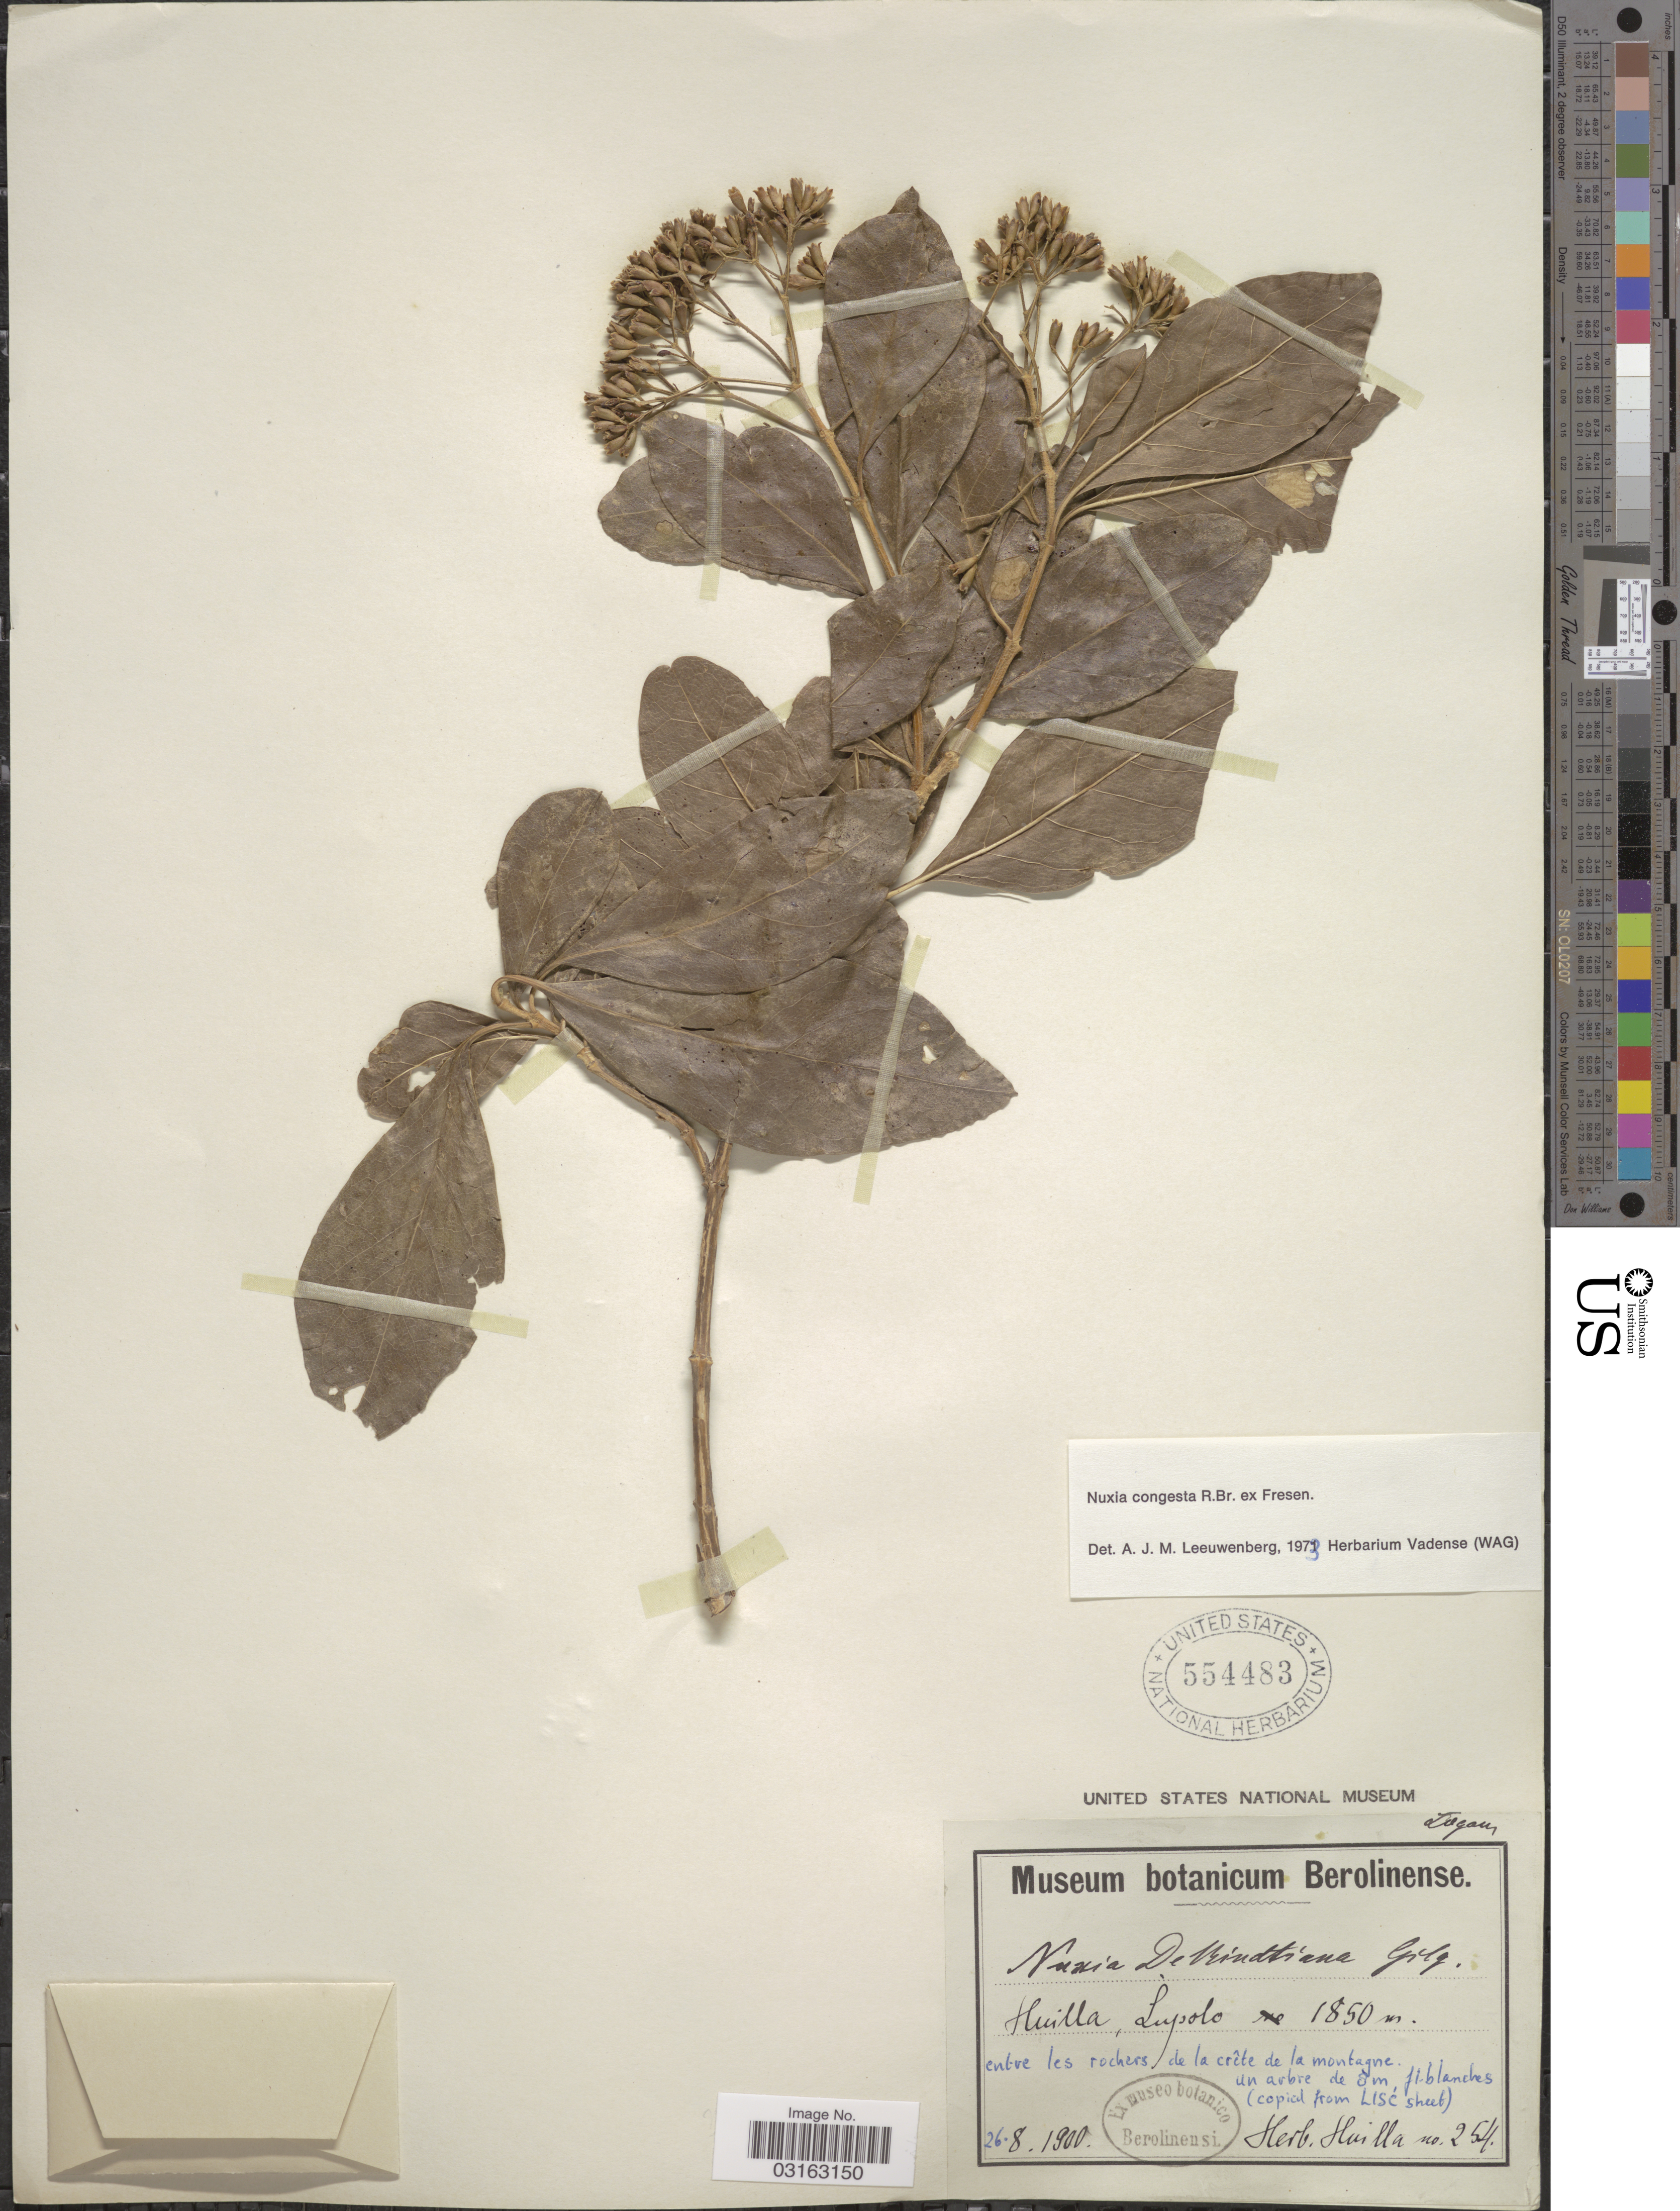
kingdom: Plantae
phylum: Tracheophyta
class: Magnoliopsida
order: Lamiales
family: Stilbaceae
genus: Nuxia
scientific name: Nuxia congesta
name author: R. Br. ex Fresen.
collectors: ex herb. Huilla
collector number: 254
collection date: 1900-08-26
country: Angola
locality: Huilla, Lupolo. Entre le rochers de la crête de la montagne.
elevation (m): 1850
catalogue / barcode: US 554483